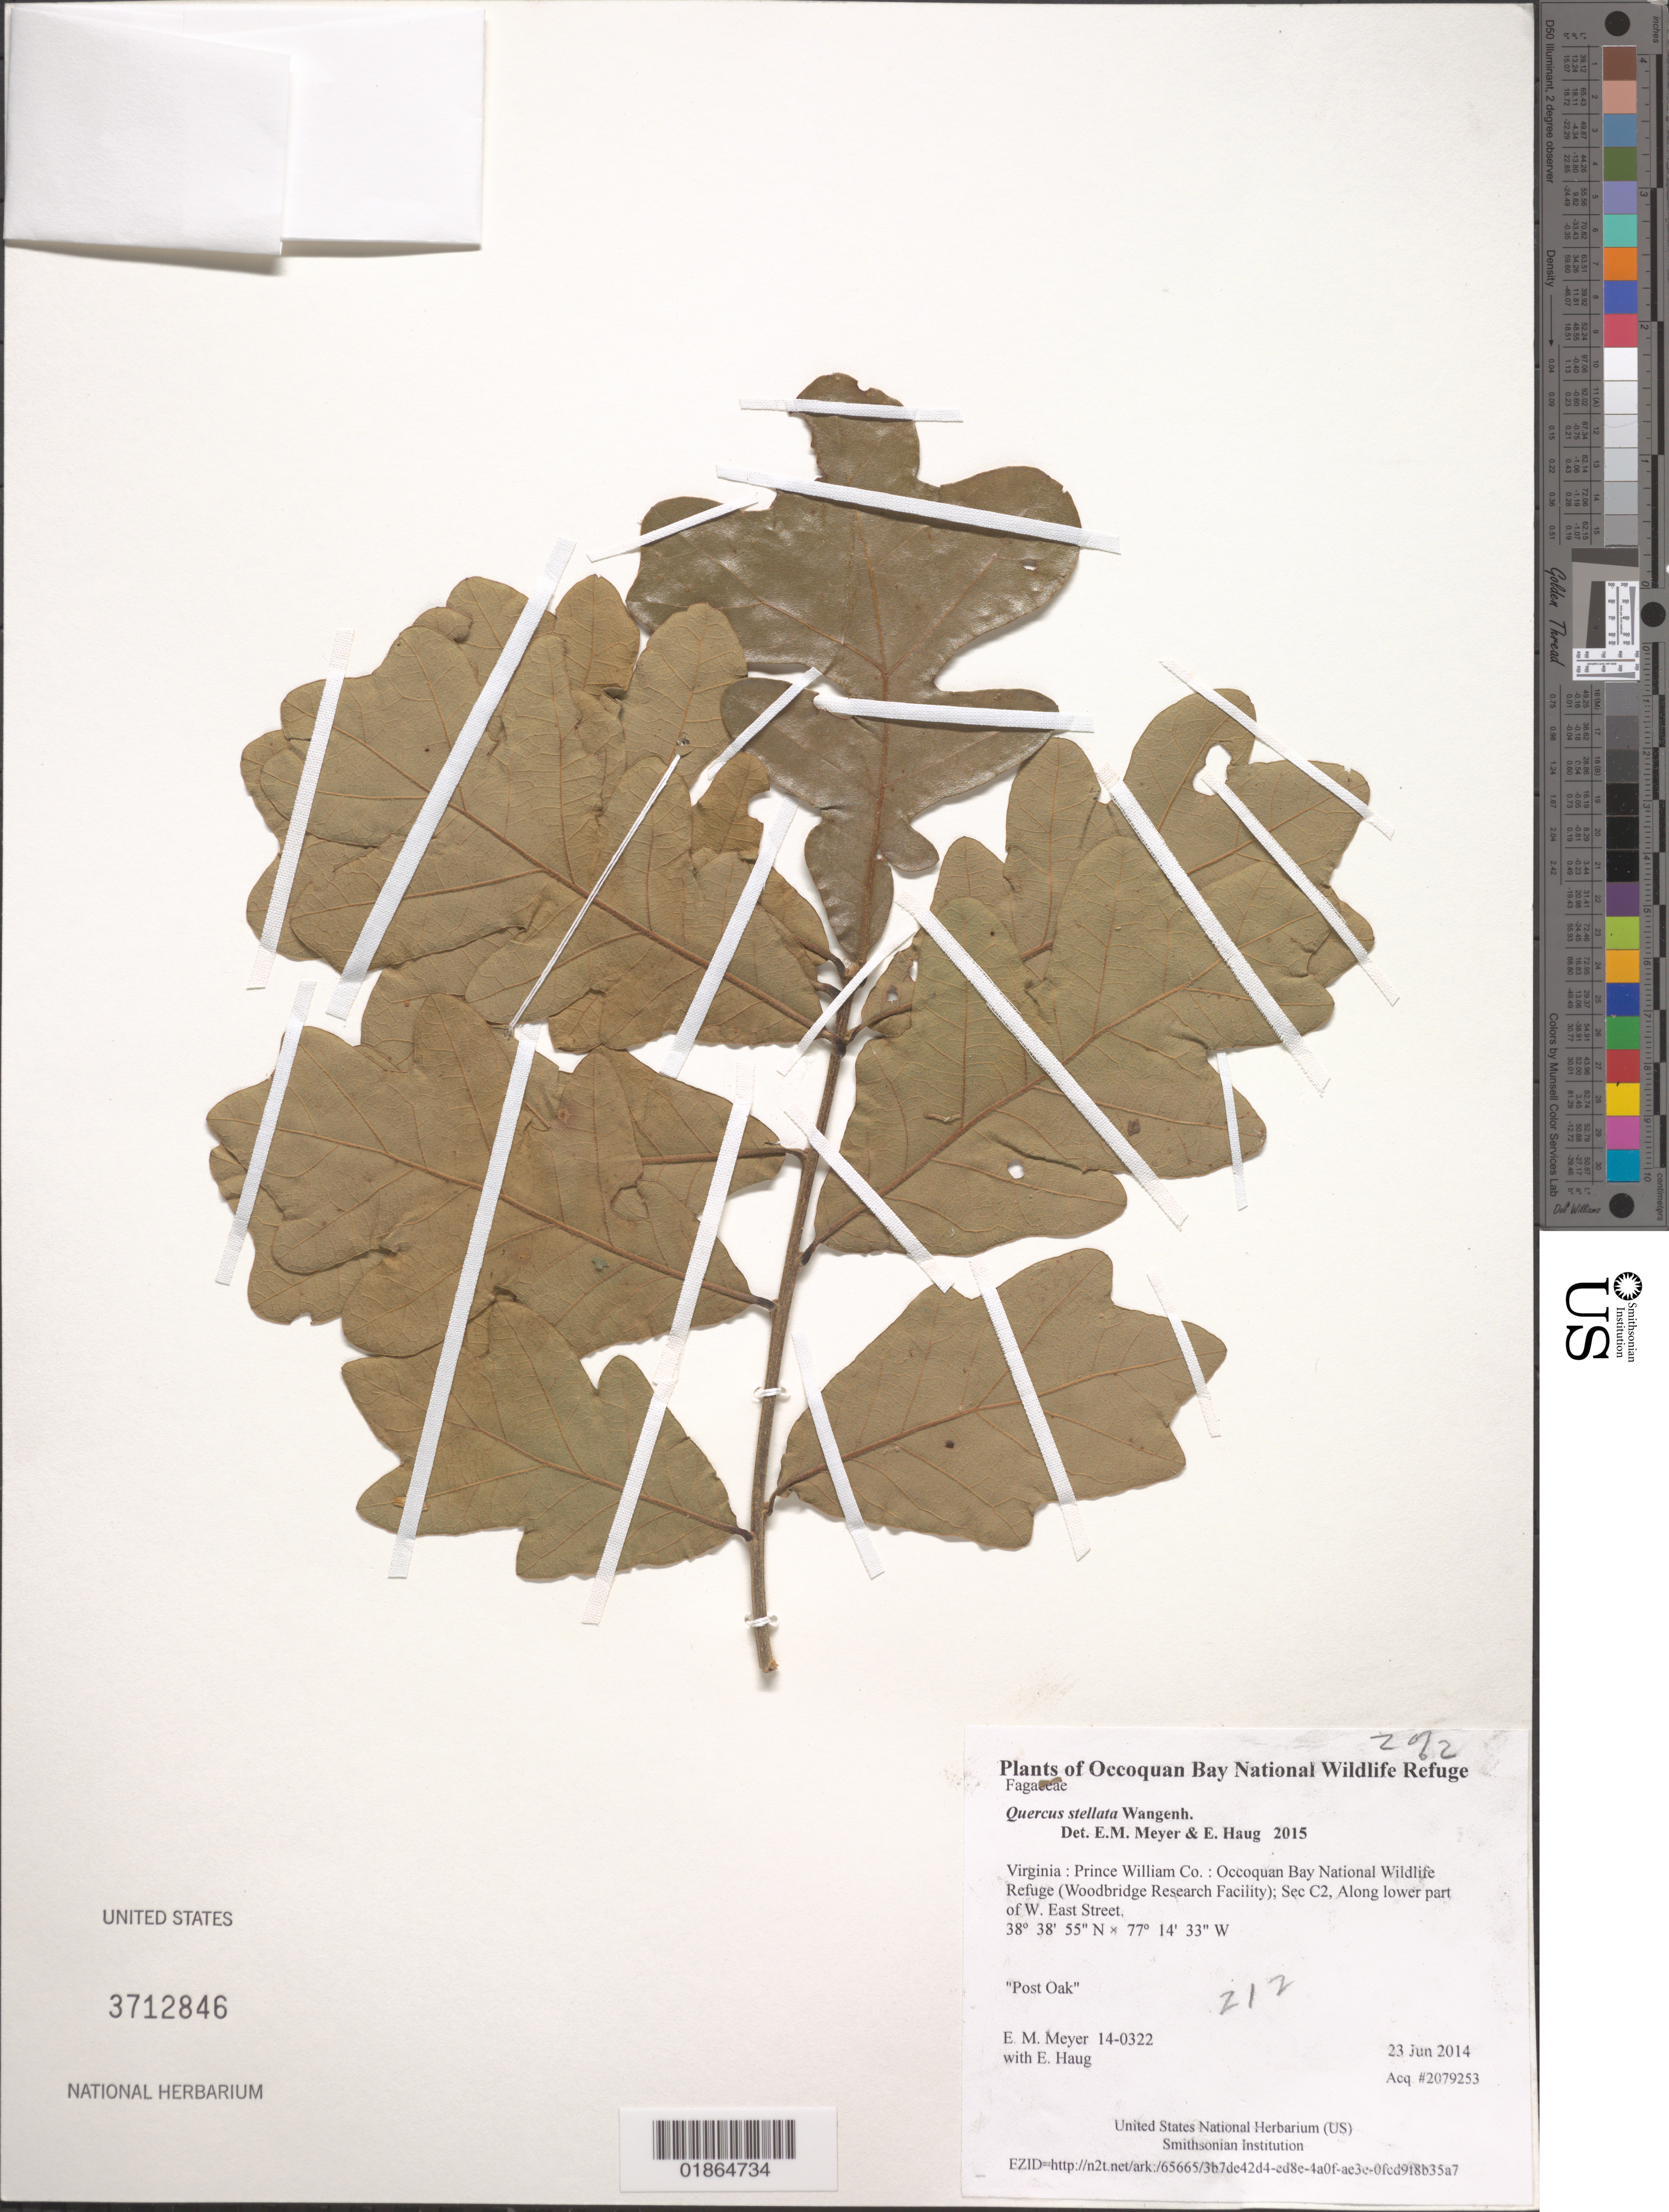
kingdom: Plantae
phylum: Tracheophyta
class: Magnoliopsida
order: Fagales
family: Fagaceae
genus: Quercus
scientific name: Quercus stellata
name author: Wangenh.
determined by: Meyer, E. M.; Haug, E.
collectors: E. M. Meyer & E. Haug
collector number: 14-0322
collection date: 2014-06-23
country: United States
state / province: Virginia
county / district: Prince William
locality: Occoquan Bay National Wildlife Refuge (Woodbridge Research Facility); Sec C2, Along lower part of W. East Street.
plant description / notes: Post Oak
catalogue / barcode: US 3712846